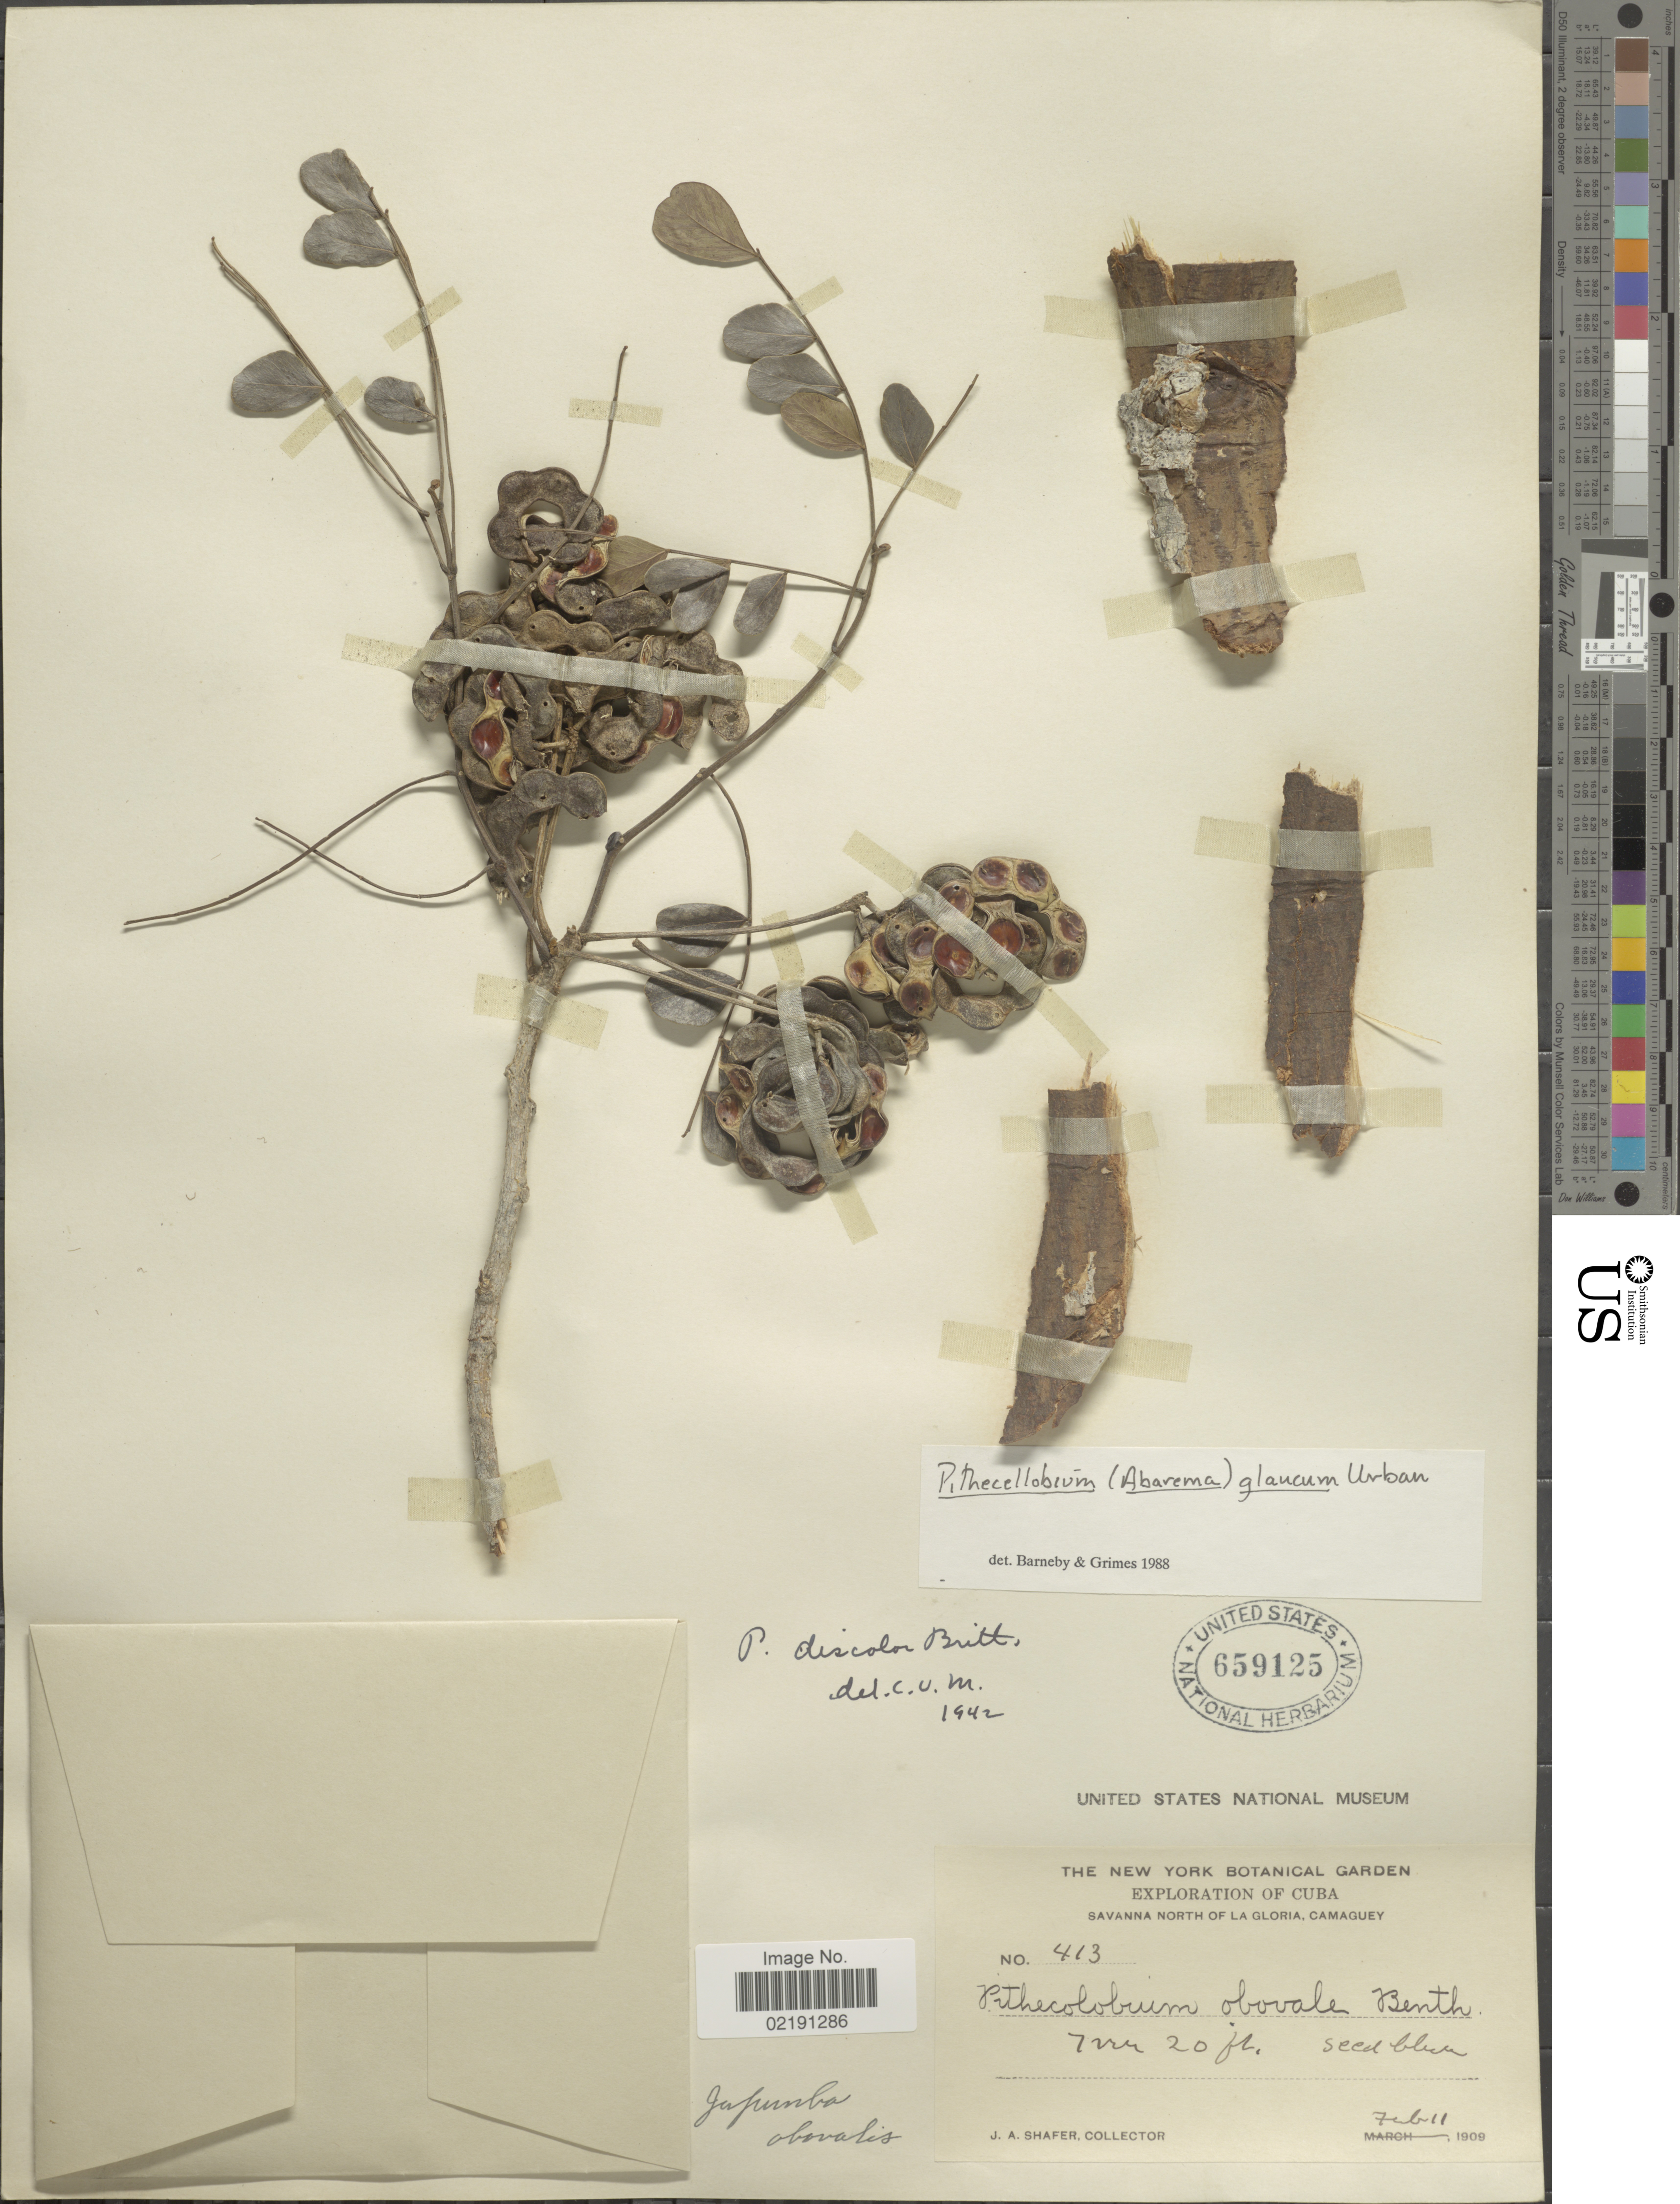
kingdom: Plantae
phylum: Tracheophyta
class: Magnoliopsida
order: Fabales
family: Fabaceae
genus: Pithecellobium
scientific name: Pithecellobium glaucum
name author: Urb.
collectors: J. A. Shafer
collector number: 413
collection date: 1909-02-11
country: Cuba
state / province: Camagüey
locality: Savanna North of La Gloria, Camaguey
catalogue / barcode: US 659125